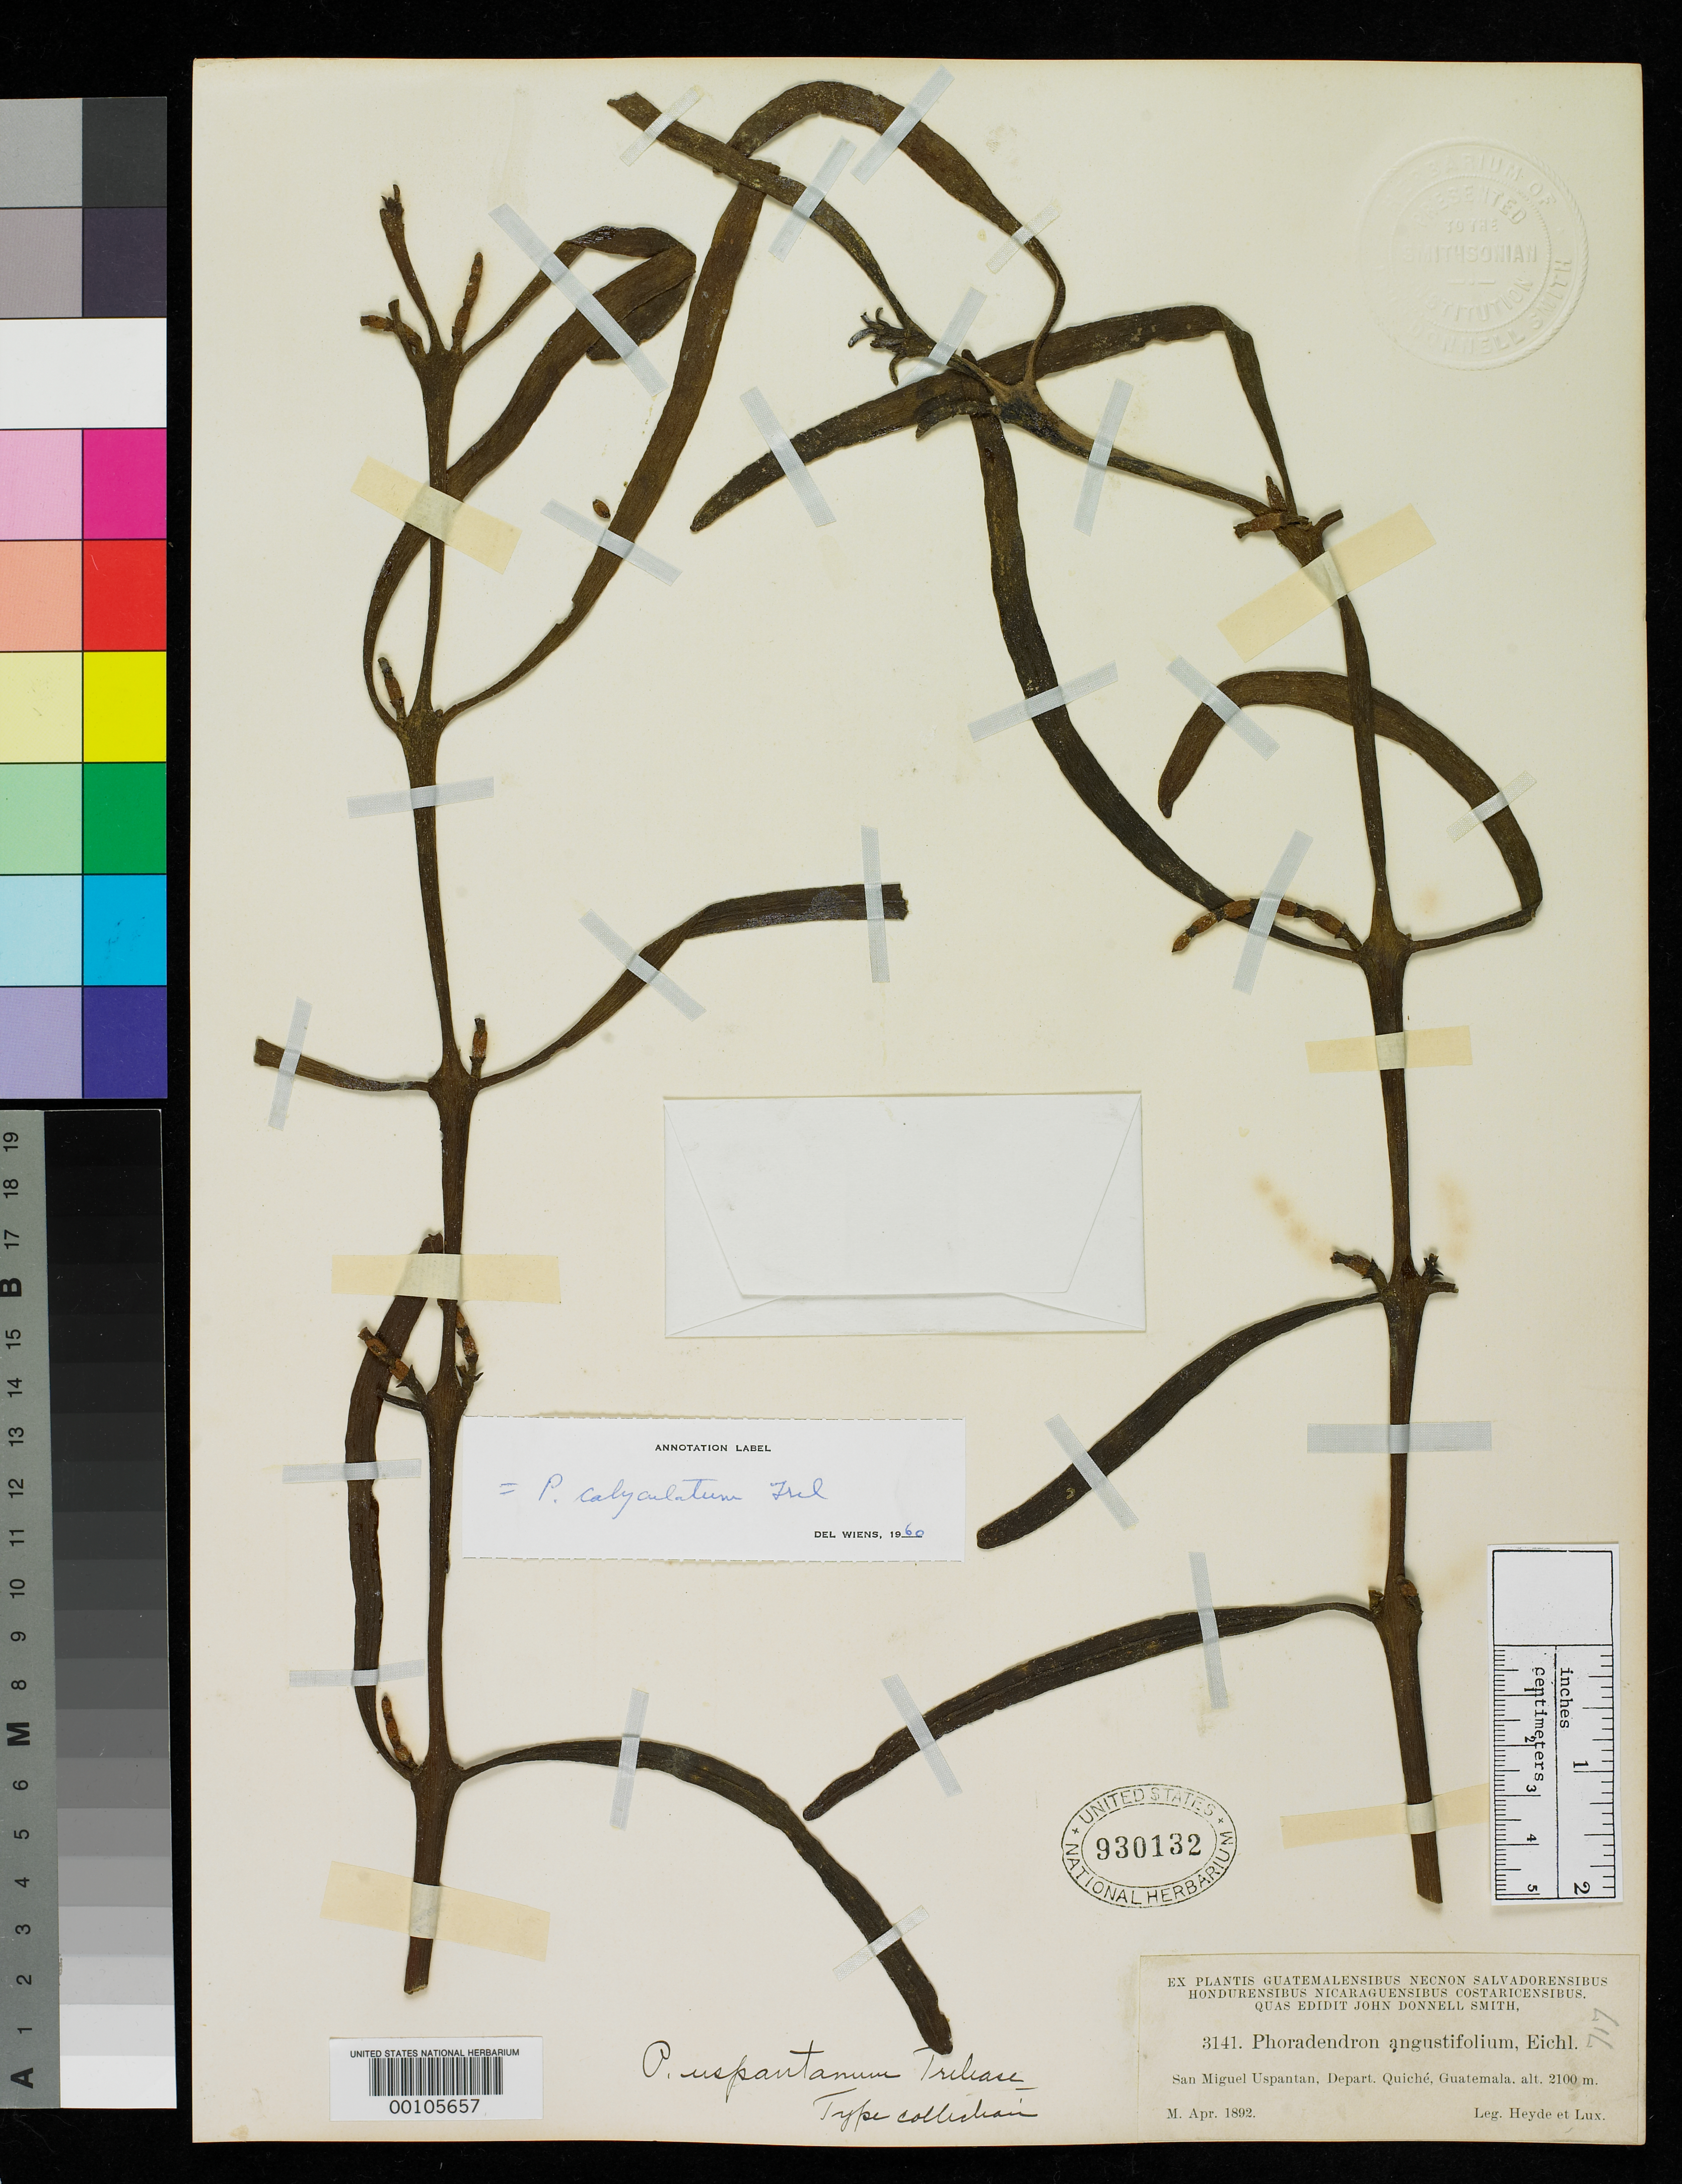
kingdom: Plantae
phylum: Tracheophyta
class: Magnoliopsida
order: Santalales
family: Viscaceae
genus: Phoradendron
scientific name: Phoradendron uspantanum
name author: Trel.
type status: Isotype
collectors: E. T. Heyde & E. Lux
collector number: J.D.S. 3141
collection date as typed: Apr 1892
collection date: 1892-04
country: Guatemala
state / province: El Quiché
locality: San Miguel Uspantán.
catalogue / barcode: US 930132